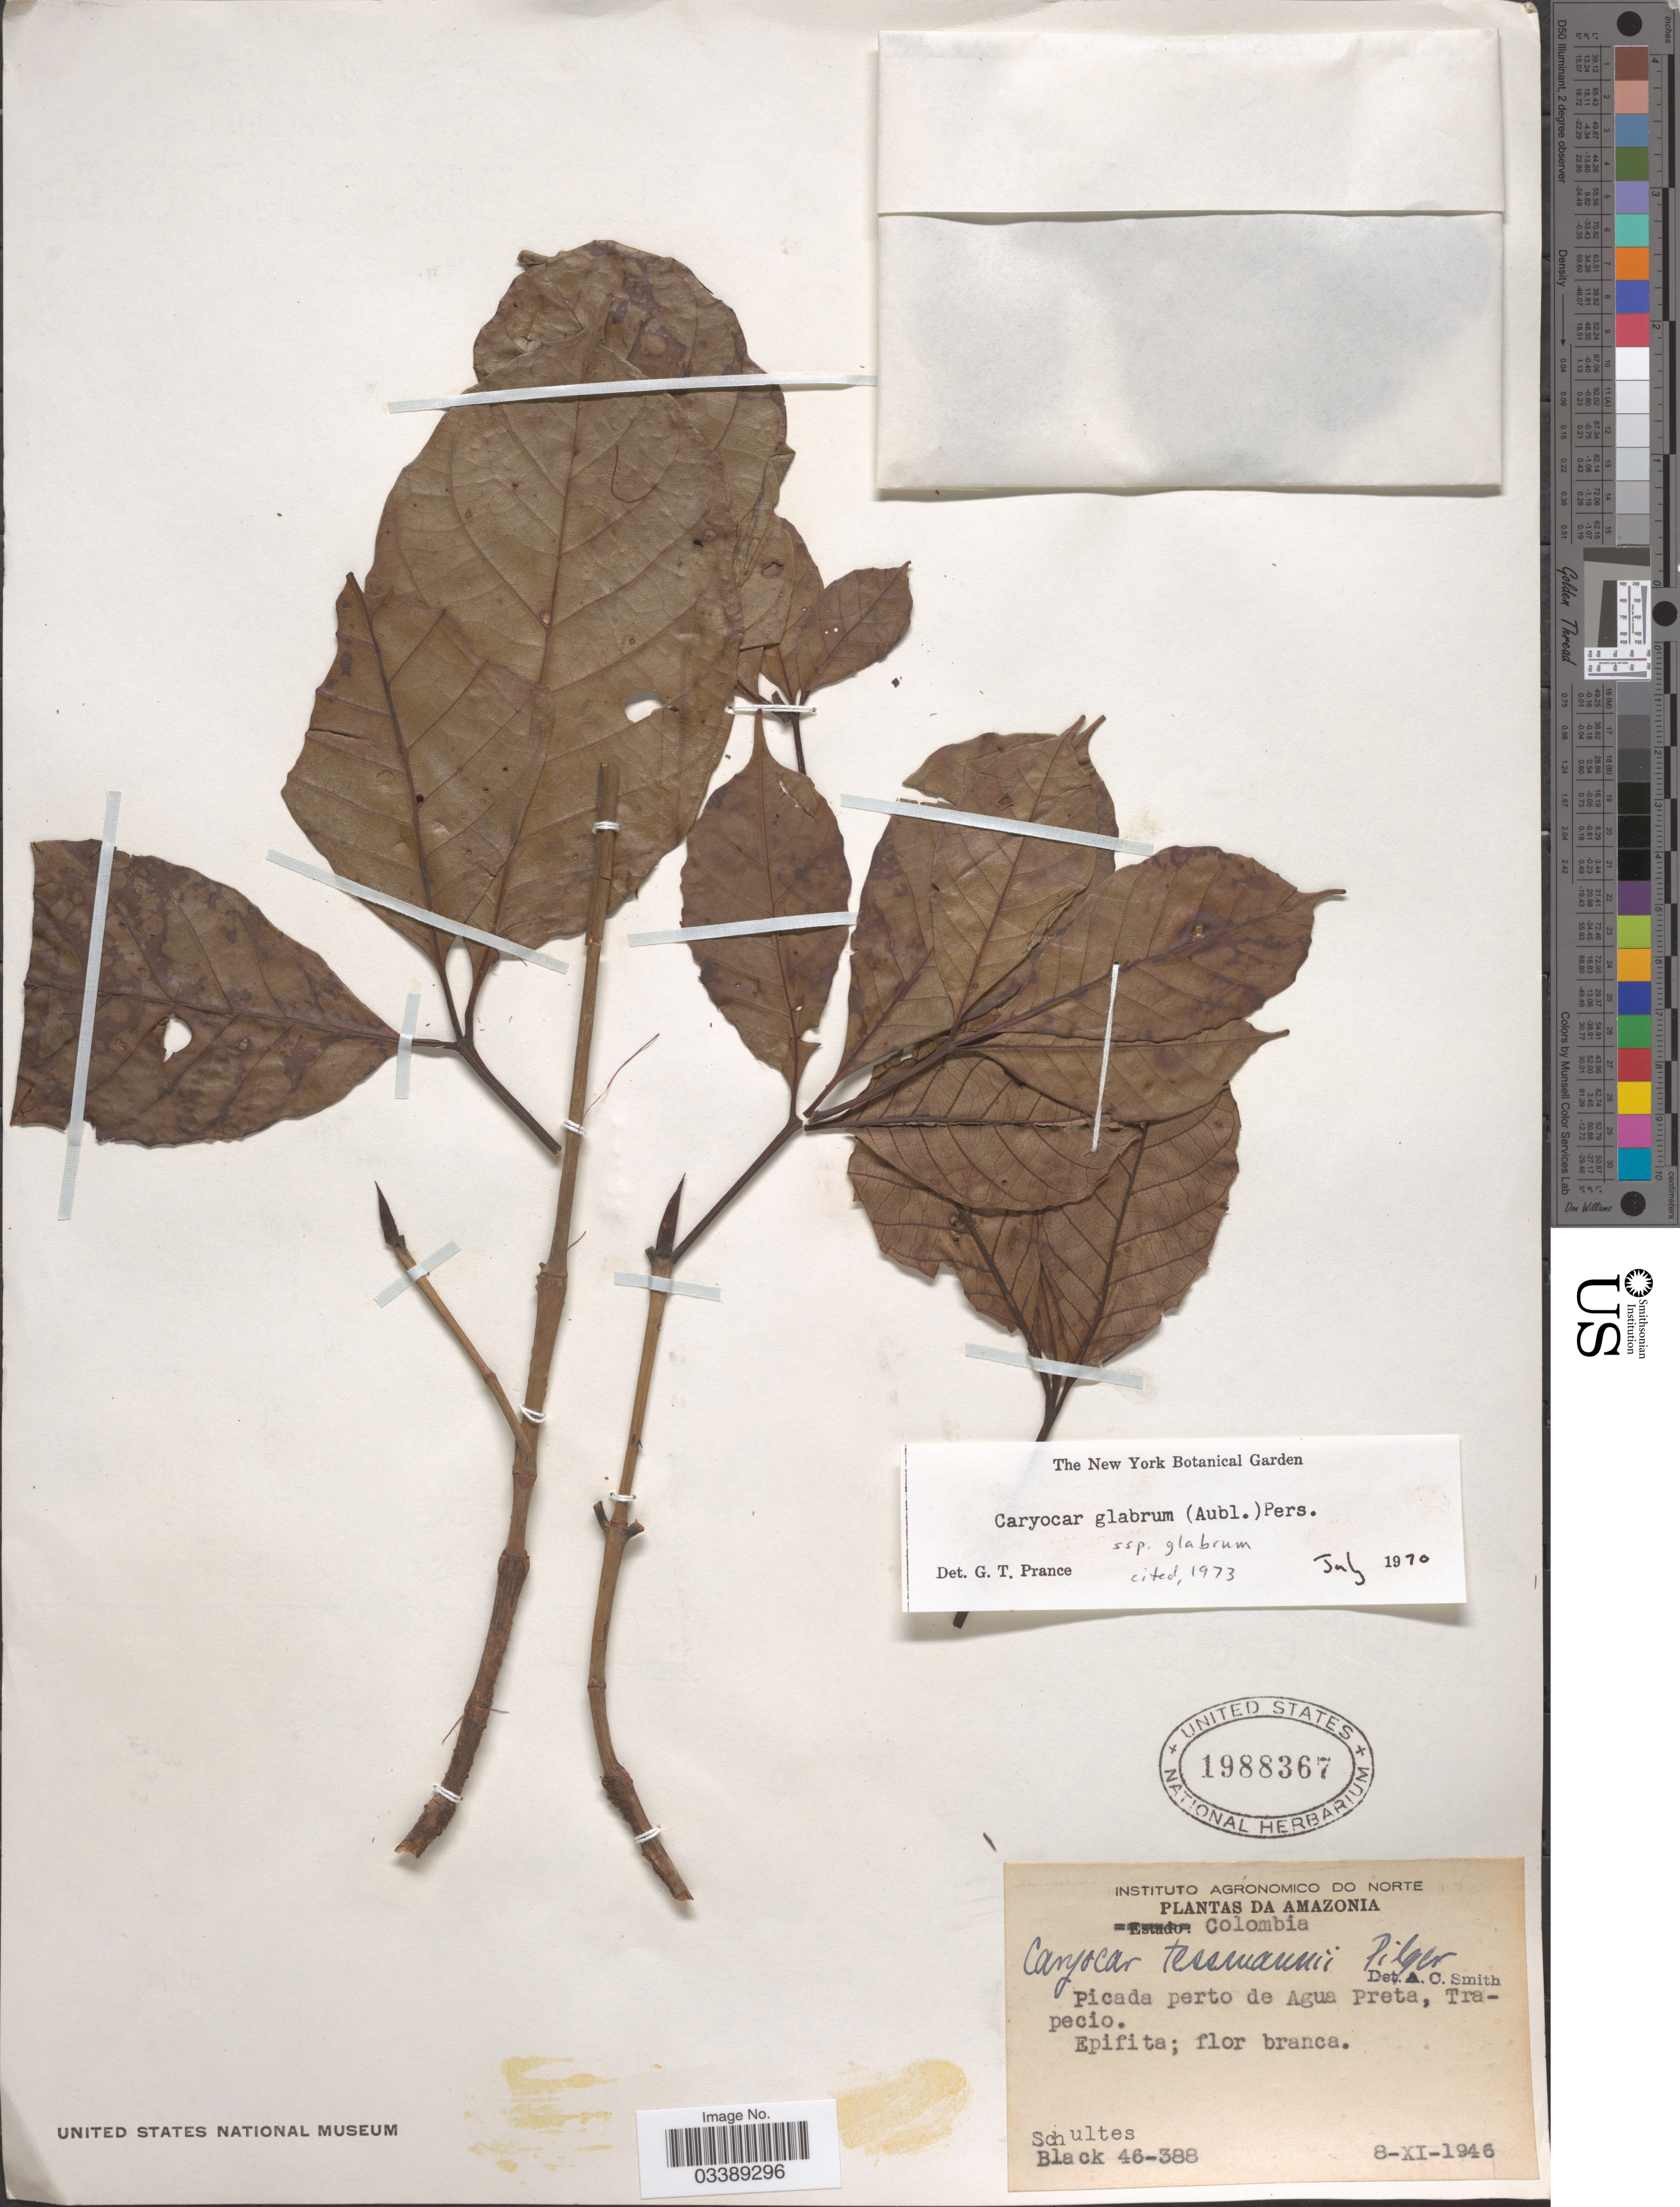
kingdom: Plantae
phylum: Tracheophyta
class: Magnoliopsida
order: Malpighiales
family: Caryocaraceae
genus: Caryocar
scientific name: Caryocar glabrum subsp. glabrum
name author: (Aubl.) Pers.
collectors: -- Schultes & -- Black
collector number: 46-388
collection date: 1946-11-08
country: Colombia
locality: Amazonia. Picada perto de Agua Preta, Trapecio.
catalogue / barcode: US 1988367